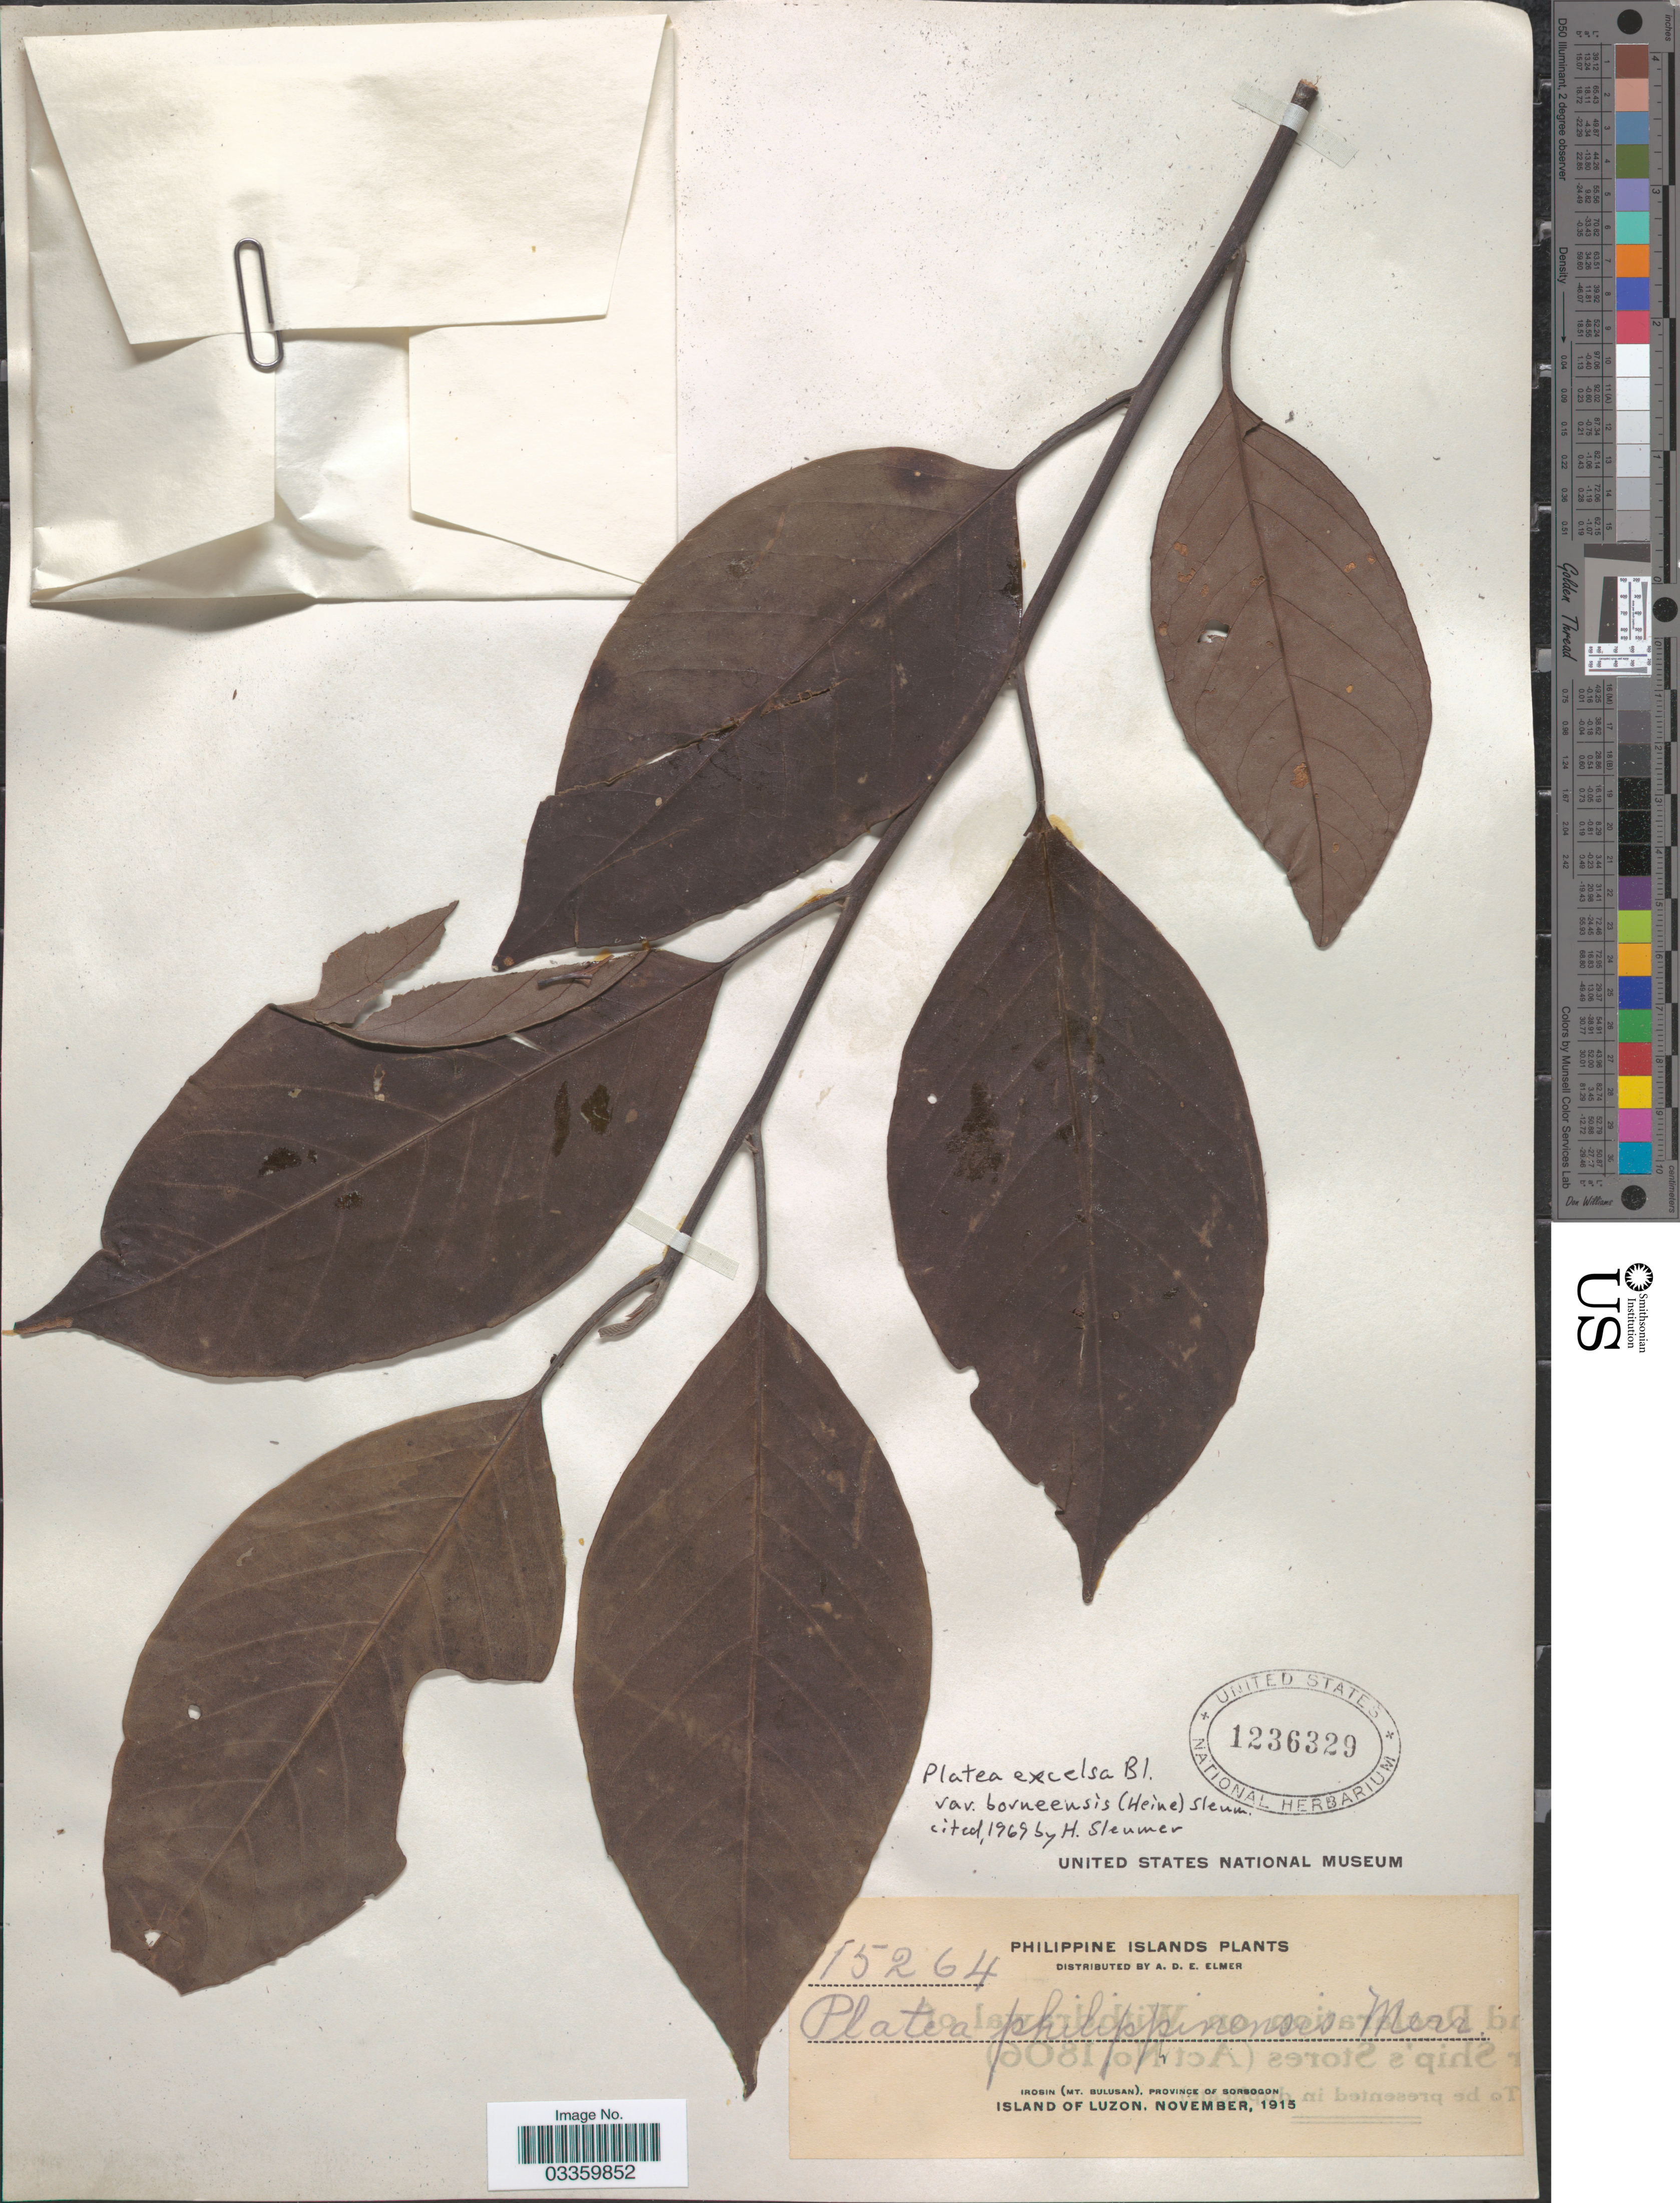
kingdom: Plantae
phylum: Tracheophyta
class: Magnoliopsida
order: Metteniusales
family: Metteniusaceae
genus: Platea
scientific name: Platea excelsa var. borneensia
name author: (Blume) Sleumer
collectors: A. D. E. Elmer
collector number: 15264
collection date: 1915-11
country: Philippines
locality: Philippine Islands. Irosin (Mt. Bulusan), province of Sorsogon. Island of Luzon.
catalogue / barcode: US 1236329